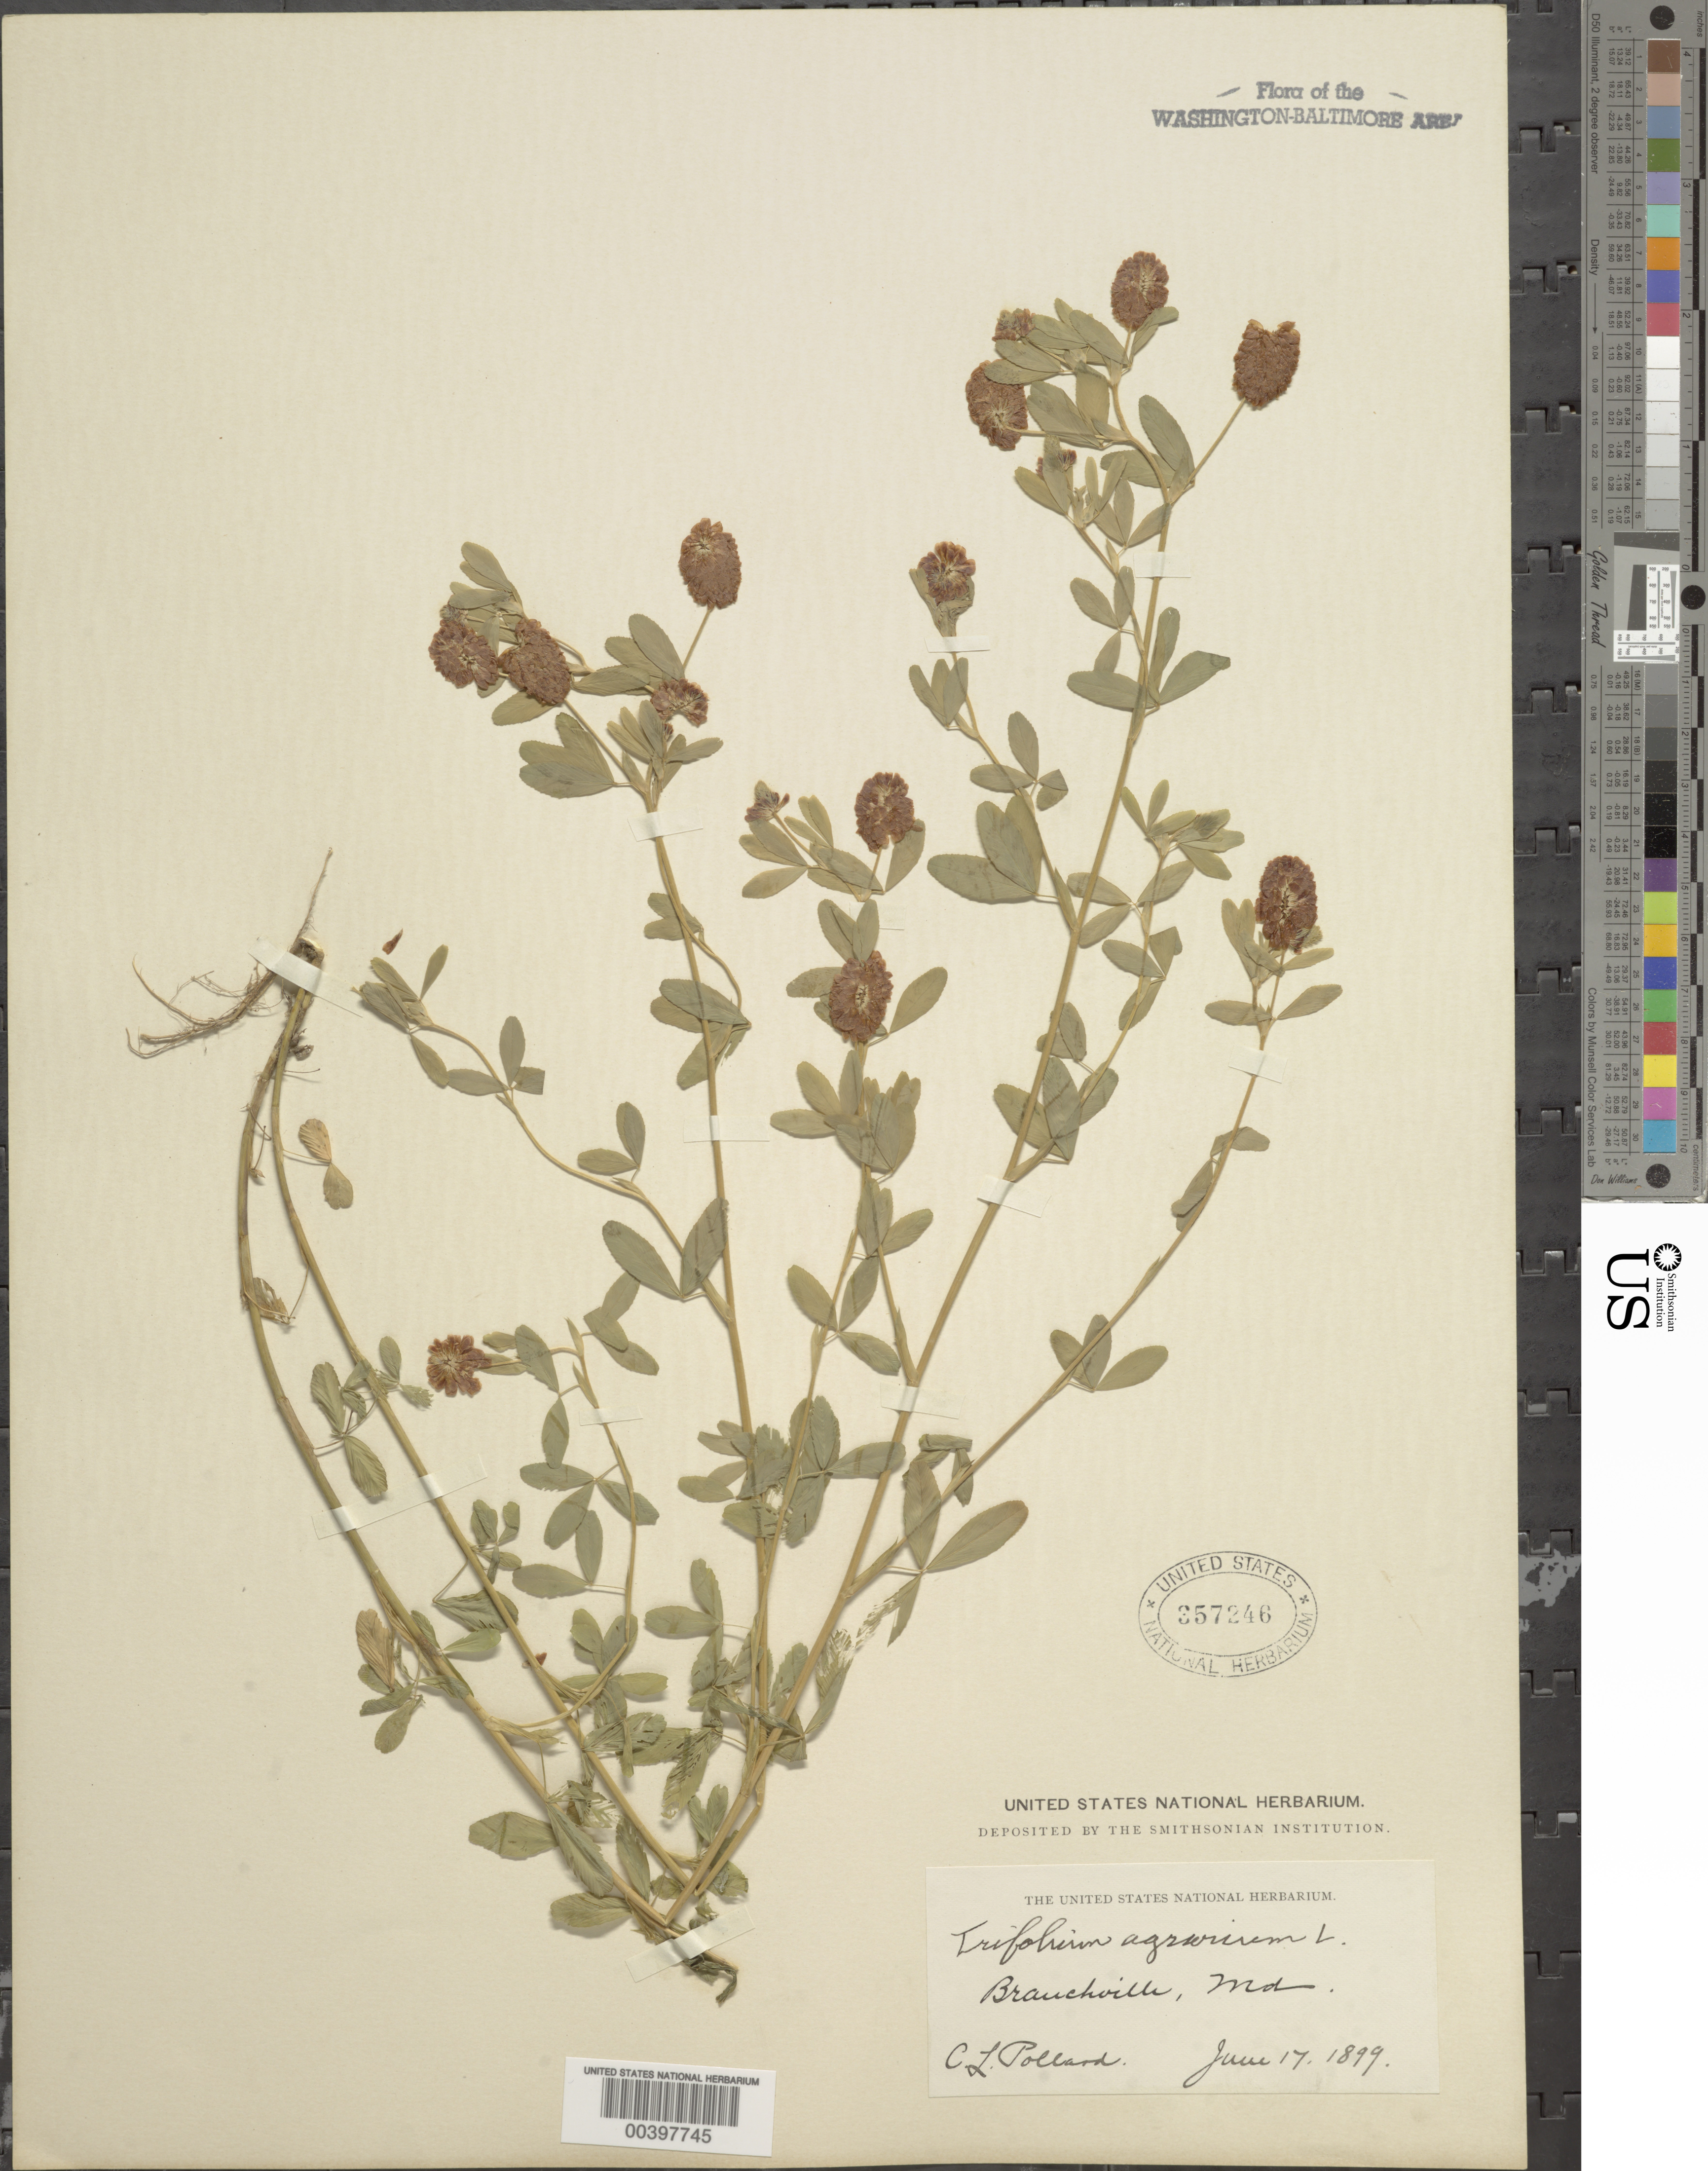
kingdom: Plantae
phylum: Tracheophyta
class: Magnoliopsida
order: Fabales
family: Fabaceae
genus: Trifolium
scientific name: Trifolium aureum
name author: Pollich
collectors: C. L. Pollard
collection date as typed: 17 Jun 1899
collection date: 1899-06-17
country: United States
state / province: Maryland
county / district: Prince George's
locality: Branchville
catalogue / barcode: US 357246